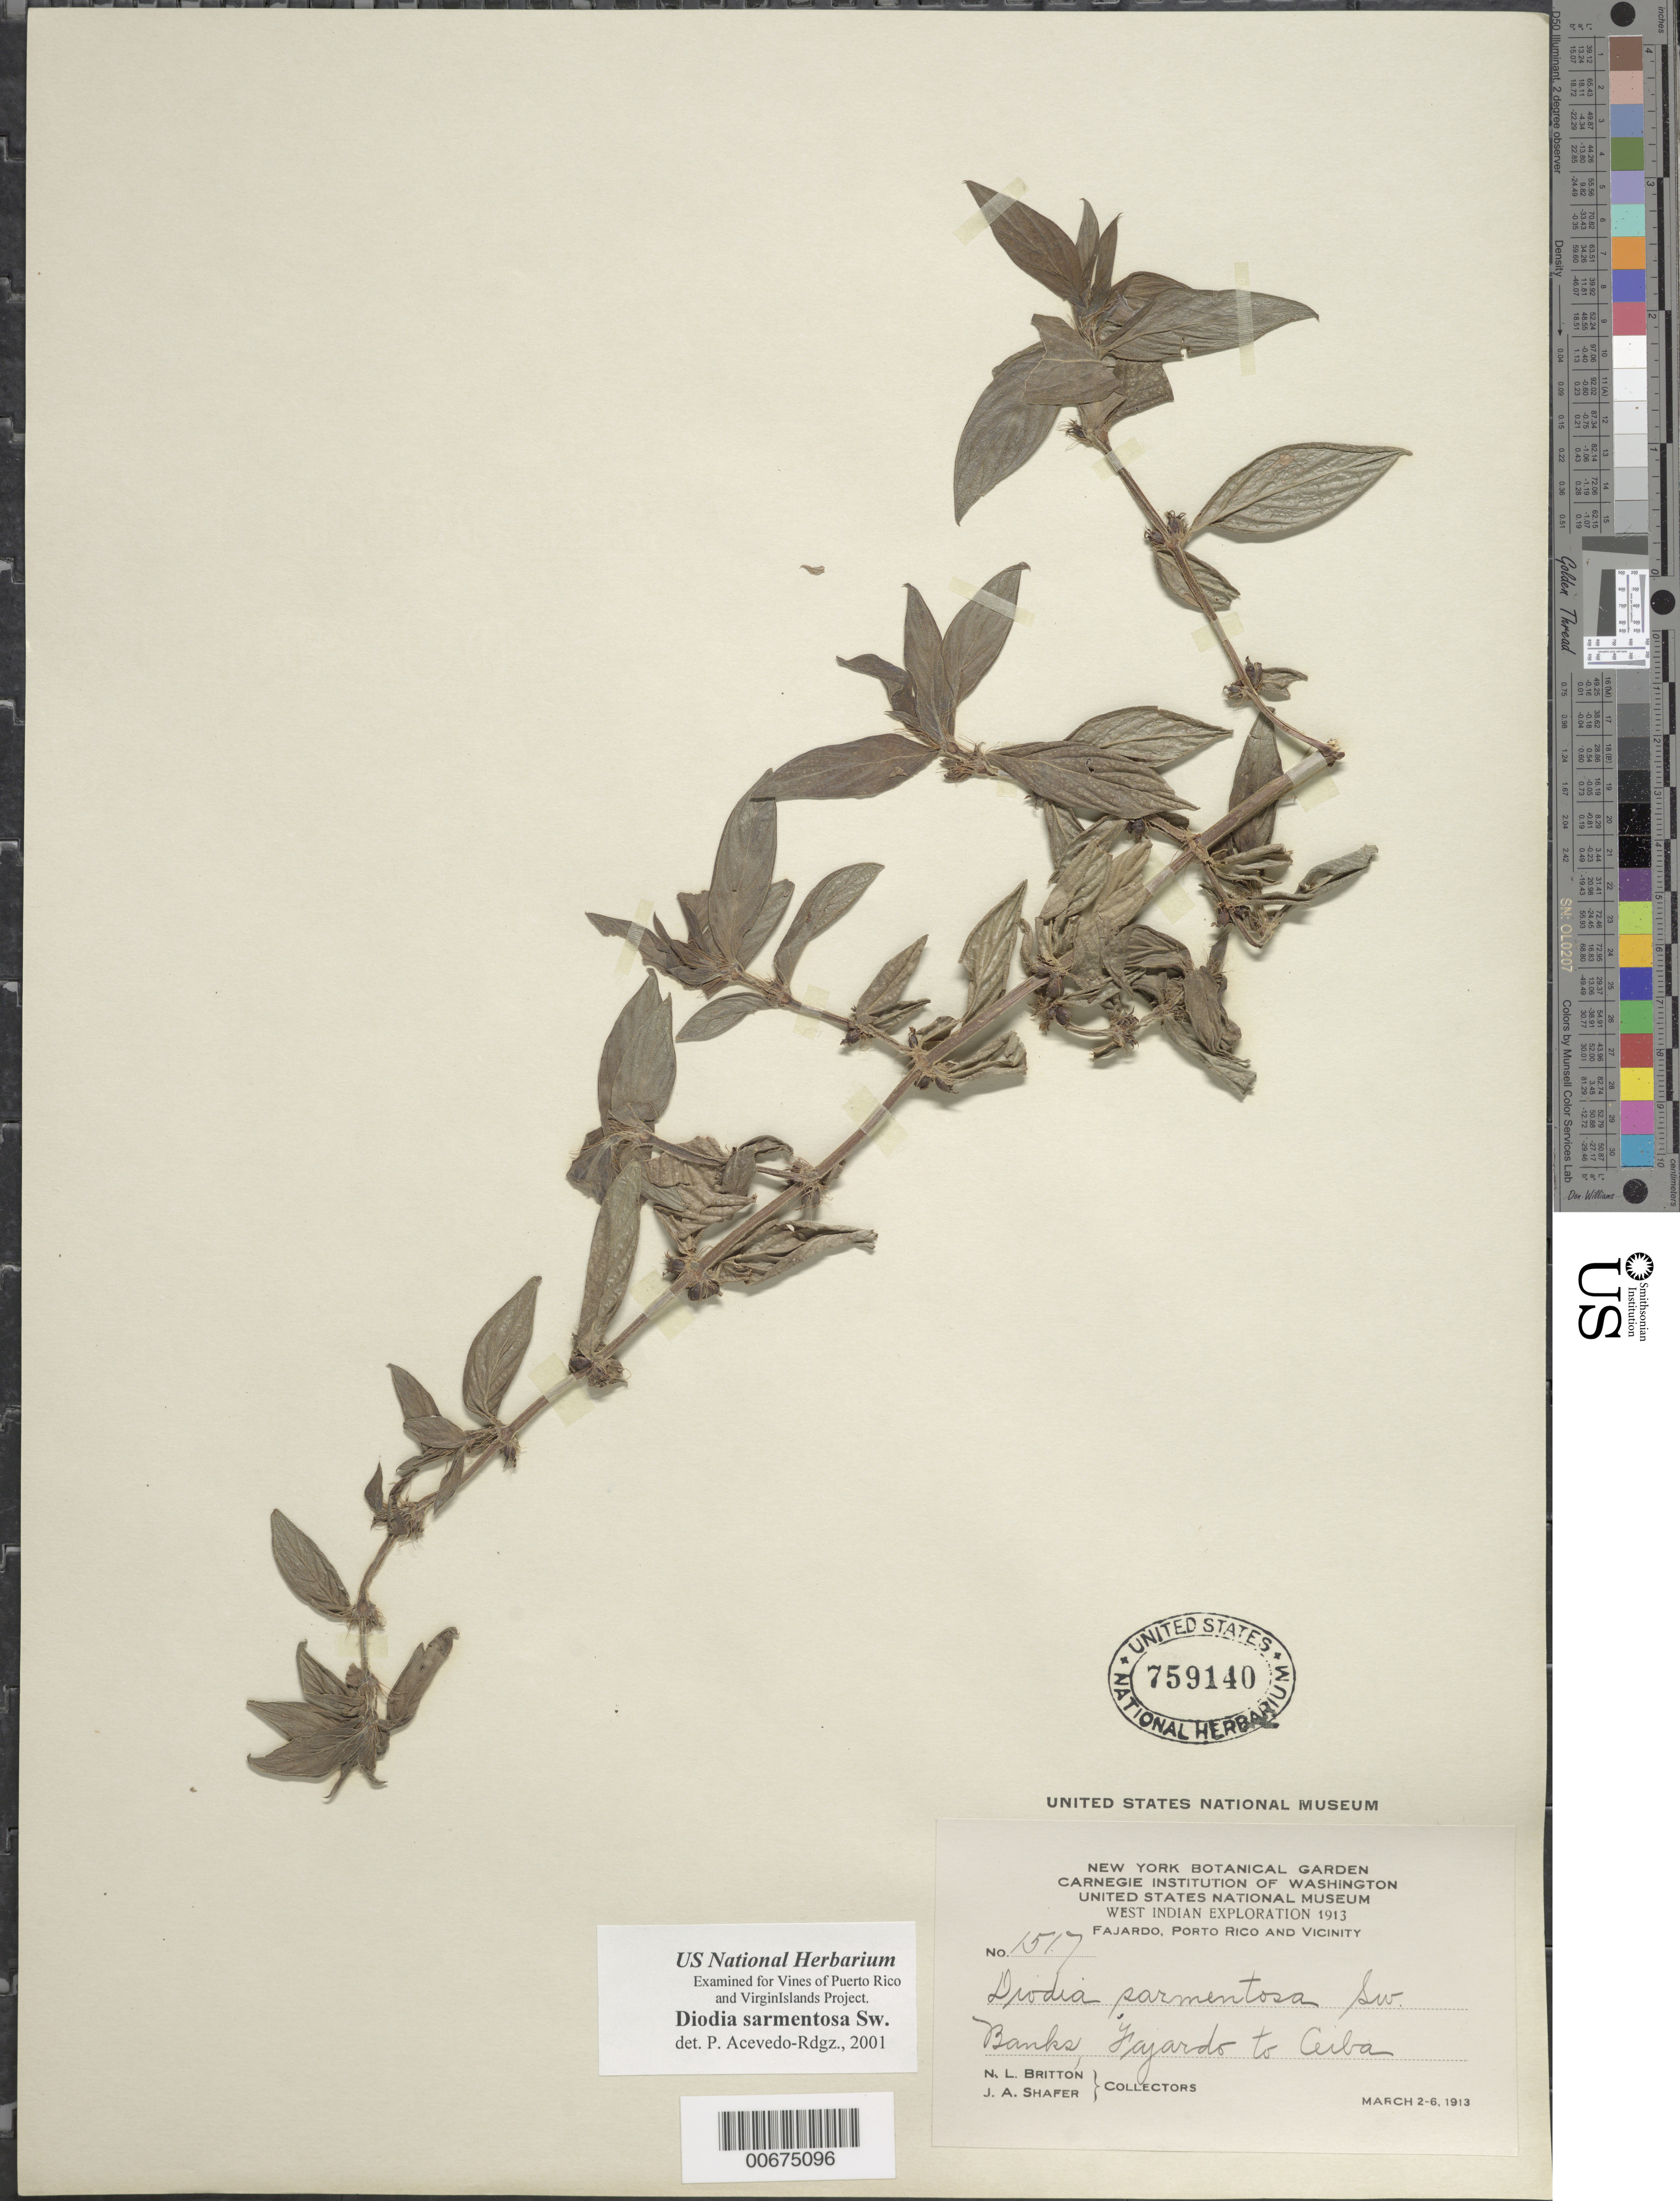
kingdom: Plantae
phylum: Tracheophyta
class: Magnoliopsida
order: Gentianales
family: Rubiaceae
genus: Diodia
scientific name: Diodia sarmentosa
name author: Sw.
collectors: N. Britton & J. A. Shafer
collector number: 1517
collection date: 1913-03-02/1913-03-03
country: Puerto Rico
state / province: Fajardo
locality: Porto Rico and Vicinity. Fajardo to Ceiba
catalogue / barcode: US 759140